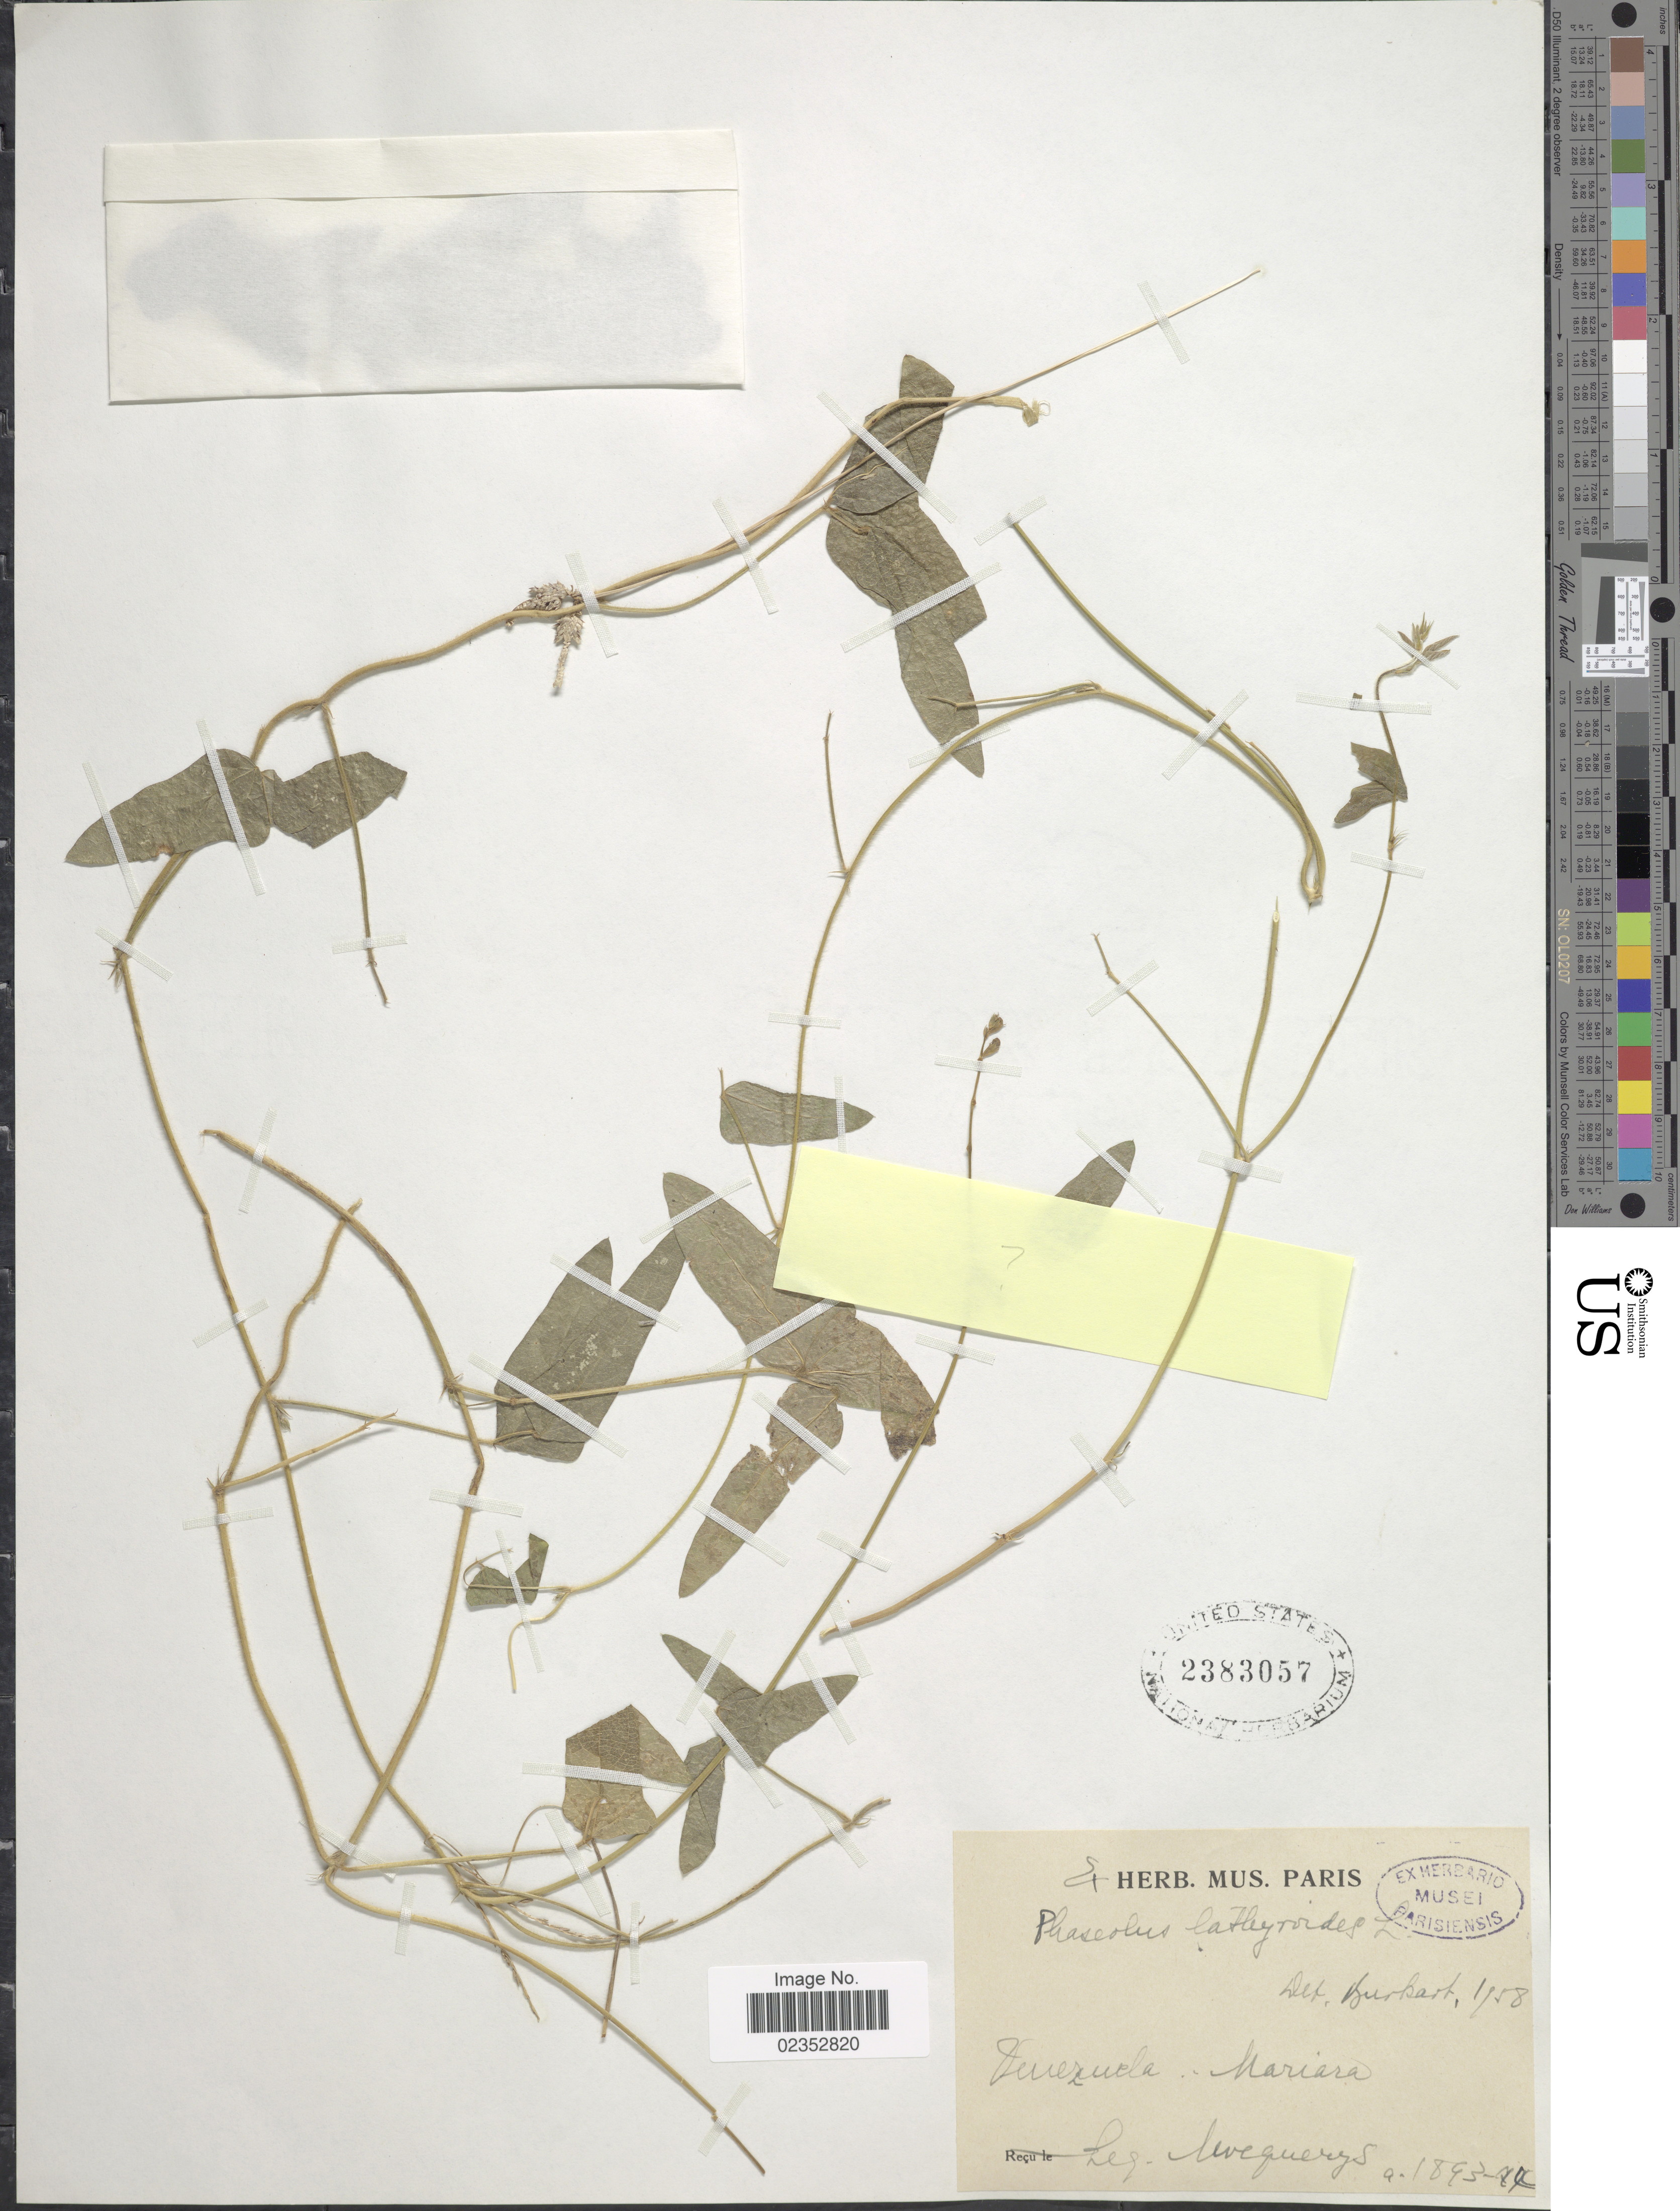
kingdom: Plantae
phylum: Tracheophyta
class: Magnoliopsida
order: Fabales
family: Fabaceae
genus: Macroptilium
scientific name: Macroptilium gracile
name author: (Poepp. ex Benth.) Urb.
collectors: A. Mocquerys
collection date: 1893/1894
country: Venezuela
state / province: Carabobo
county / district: Diego Ibarra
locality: Mariara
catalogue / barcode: US 2383057